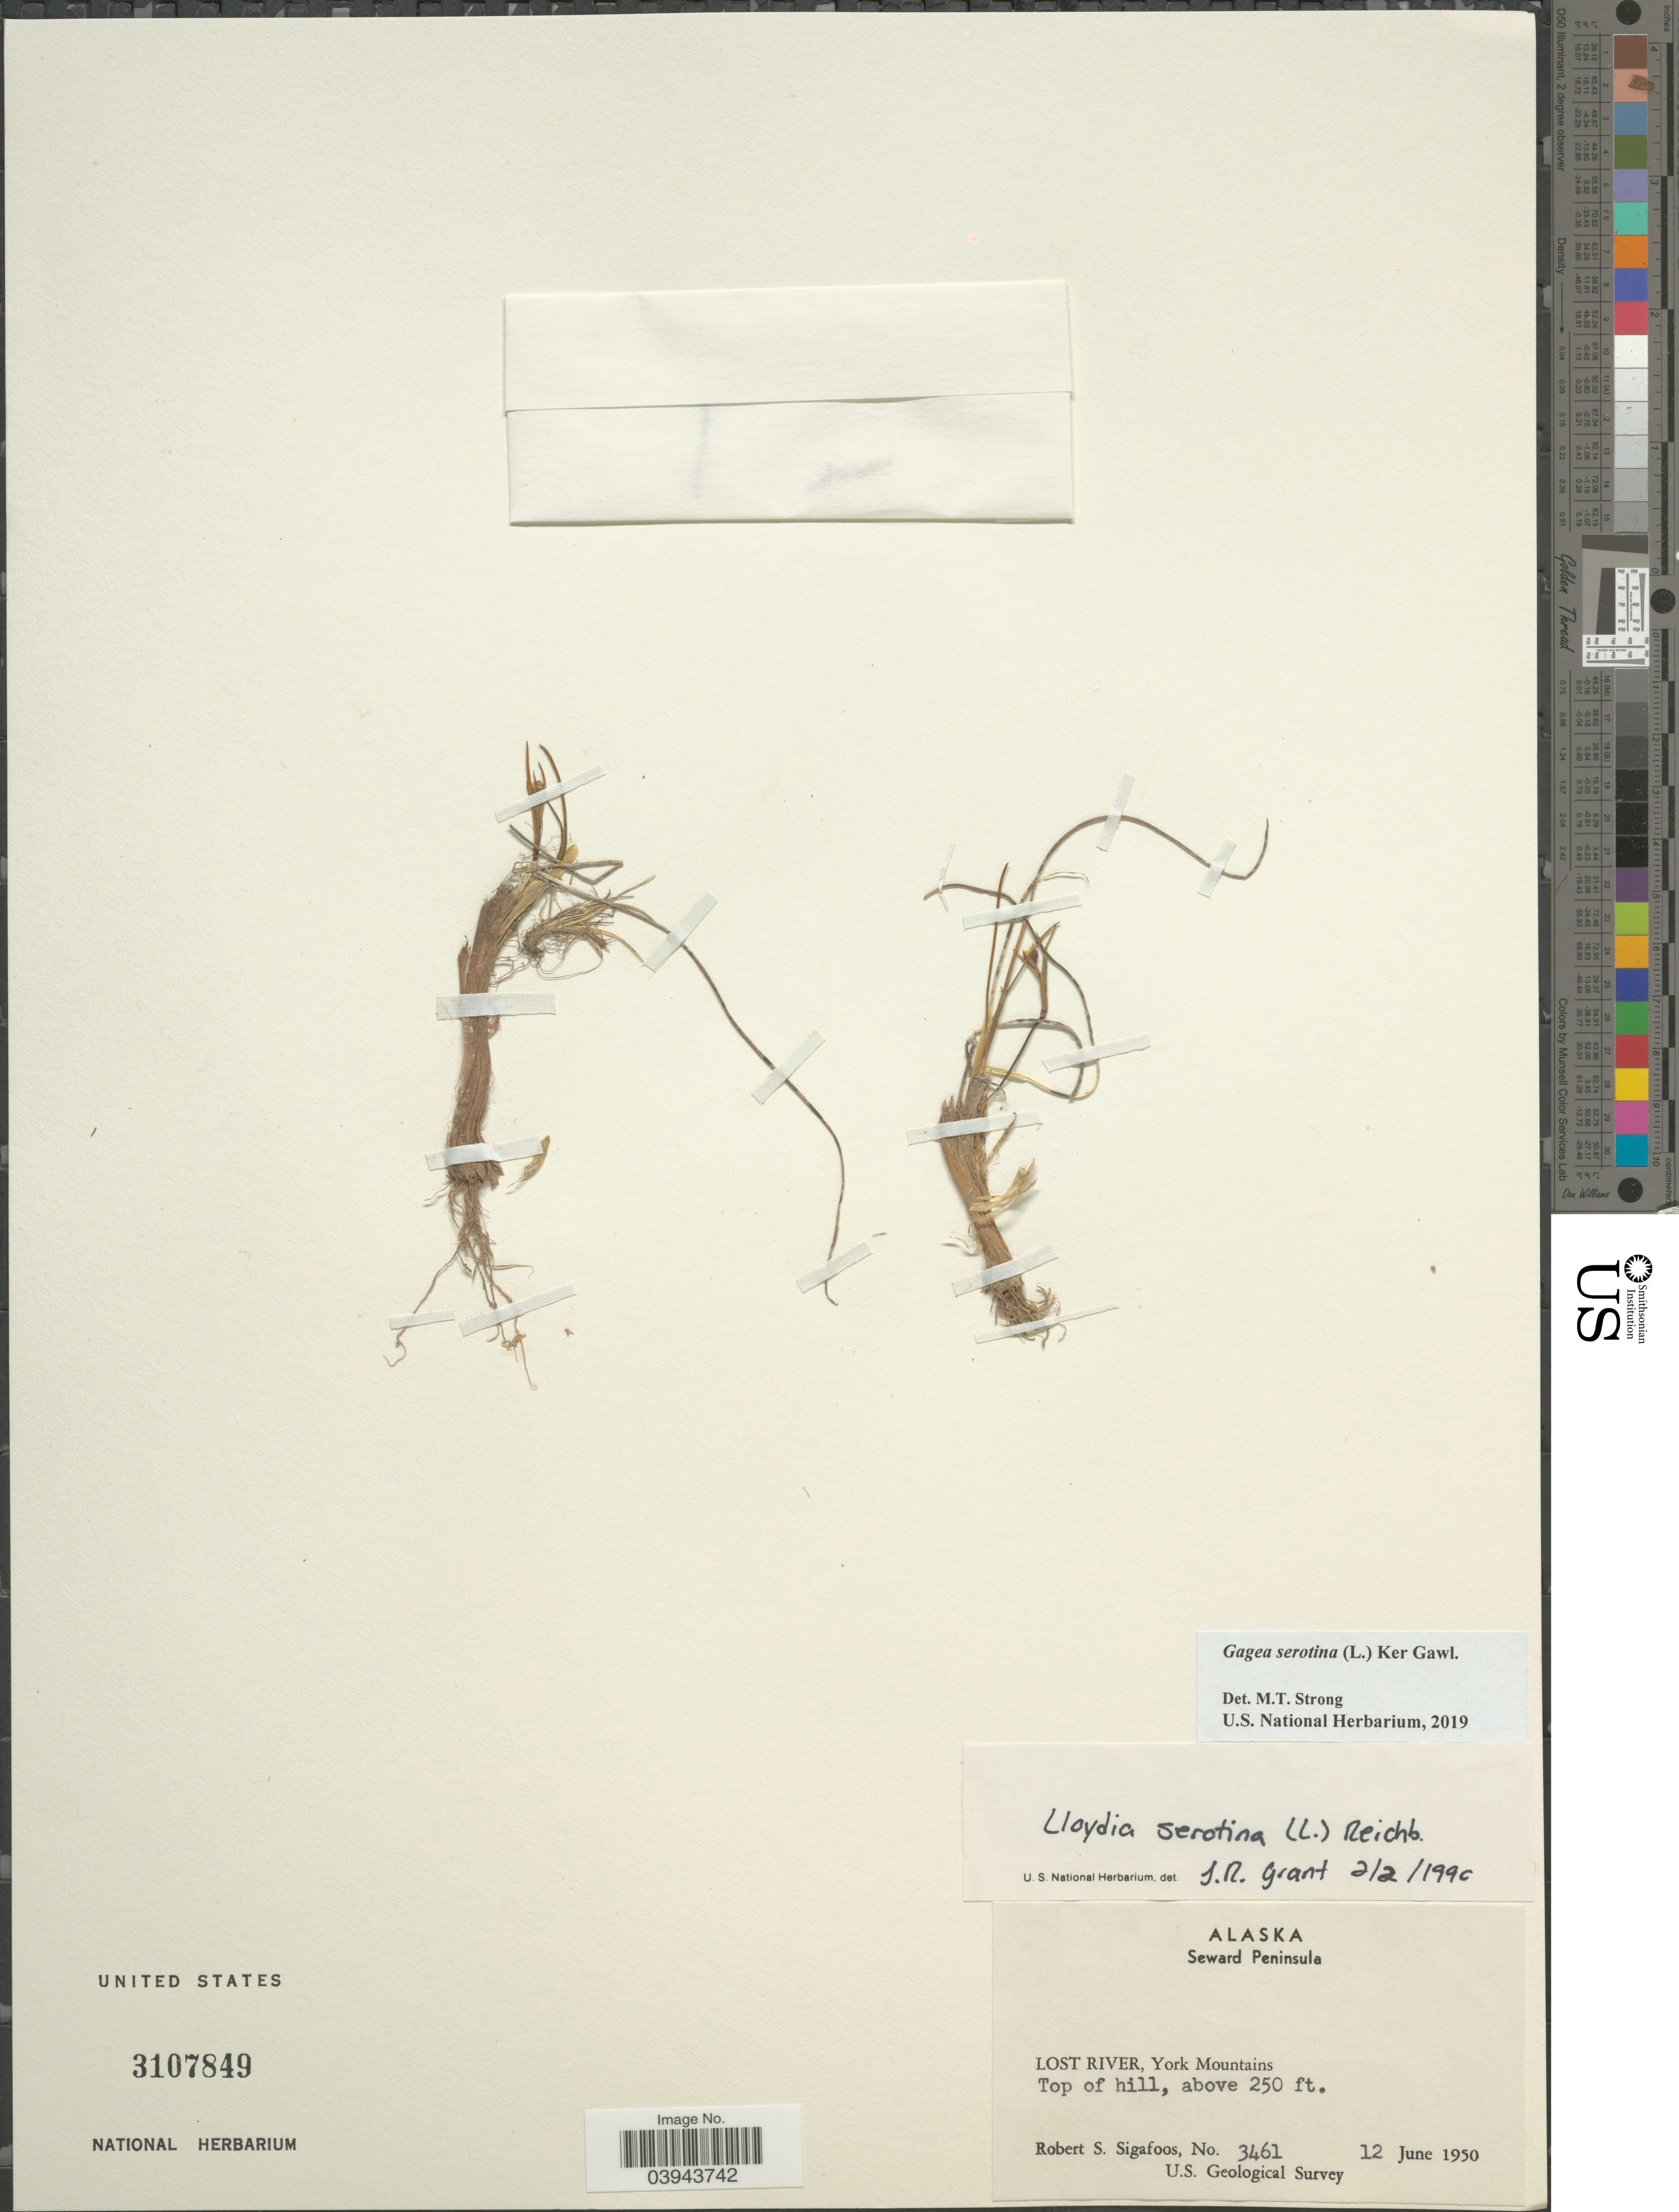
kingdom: Plantae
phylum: Tracheophyta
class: Liliopsida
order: Liliales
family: Liliaceae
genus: Lloydia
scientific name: Lloydia serotina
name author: (L.) Salisb. ex Rchb.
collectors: R. Sigafoos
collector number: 3461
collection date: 1950-06-12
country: United States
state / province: Alaska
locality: Seward Peninsula. Lost River, York Mountains.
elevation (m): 76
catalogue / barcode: US 3107849